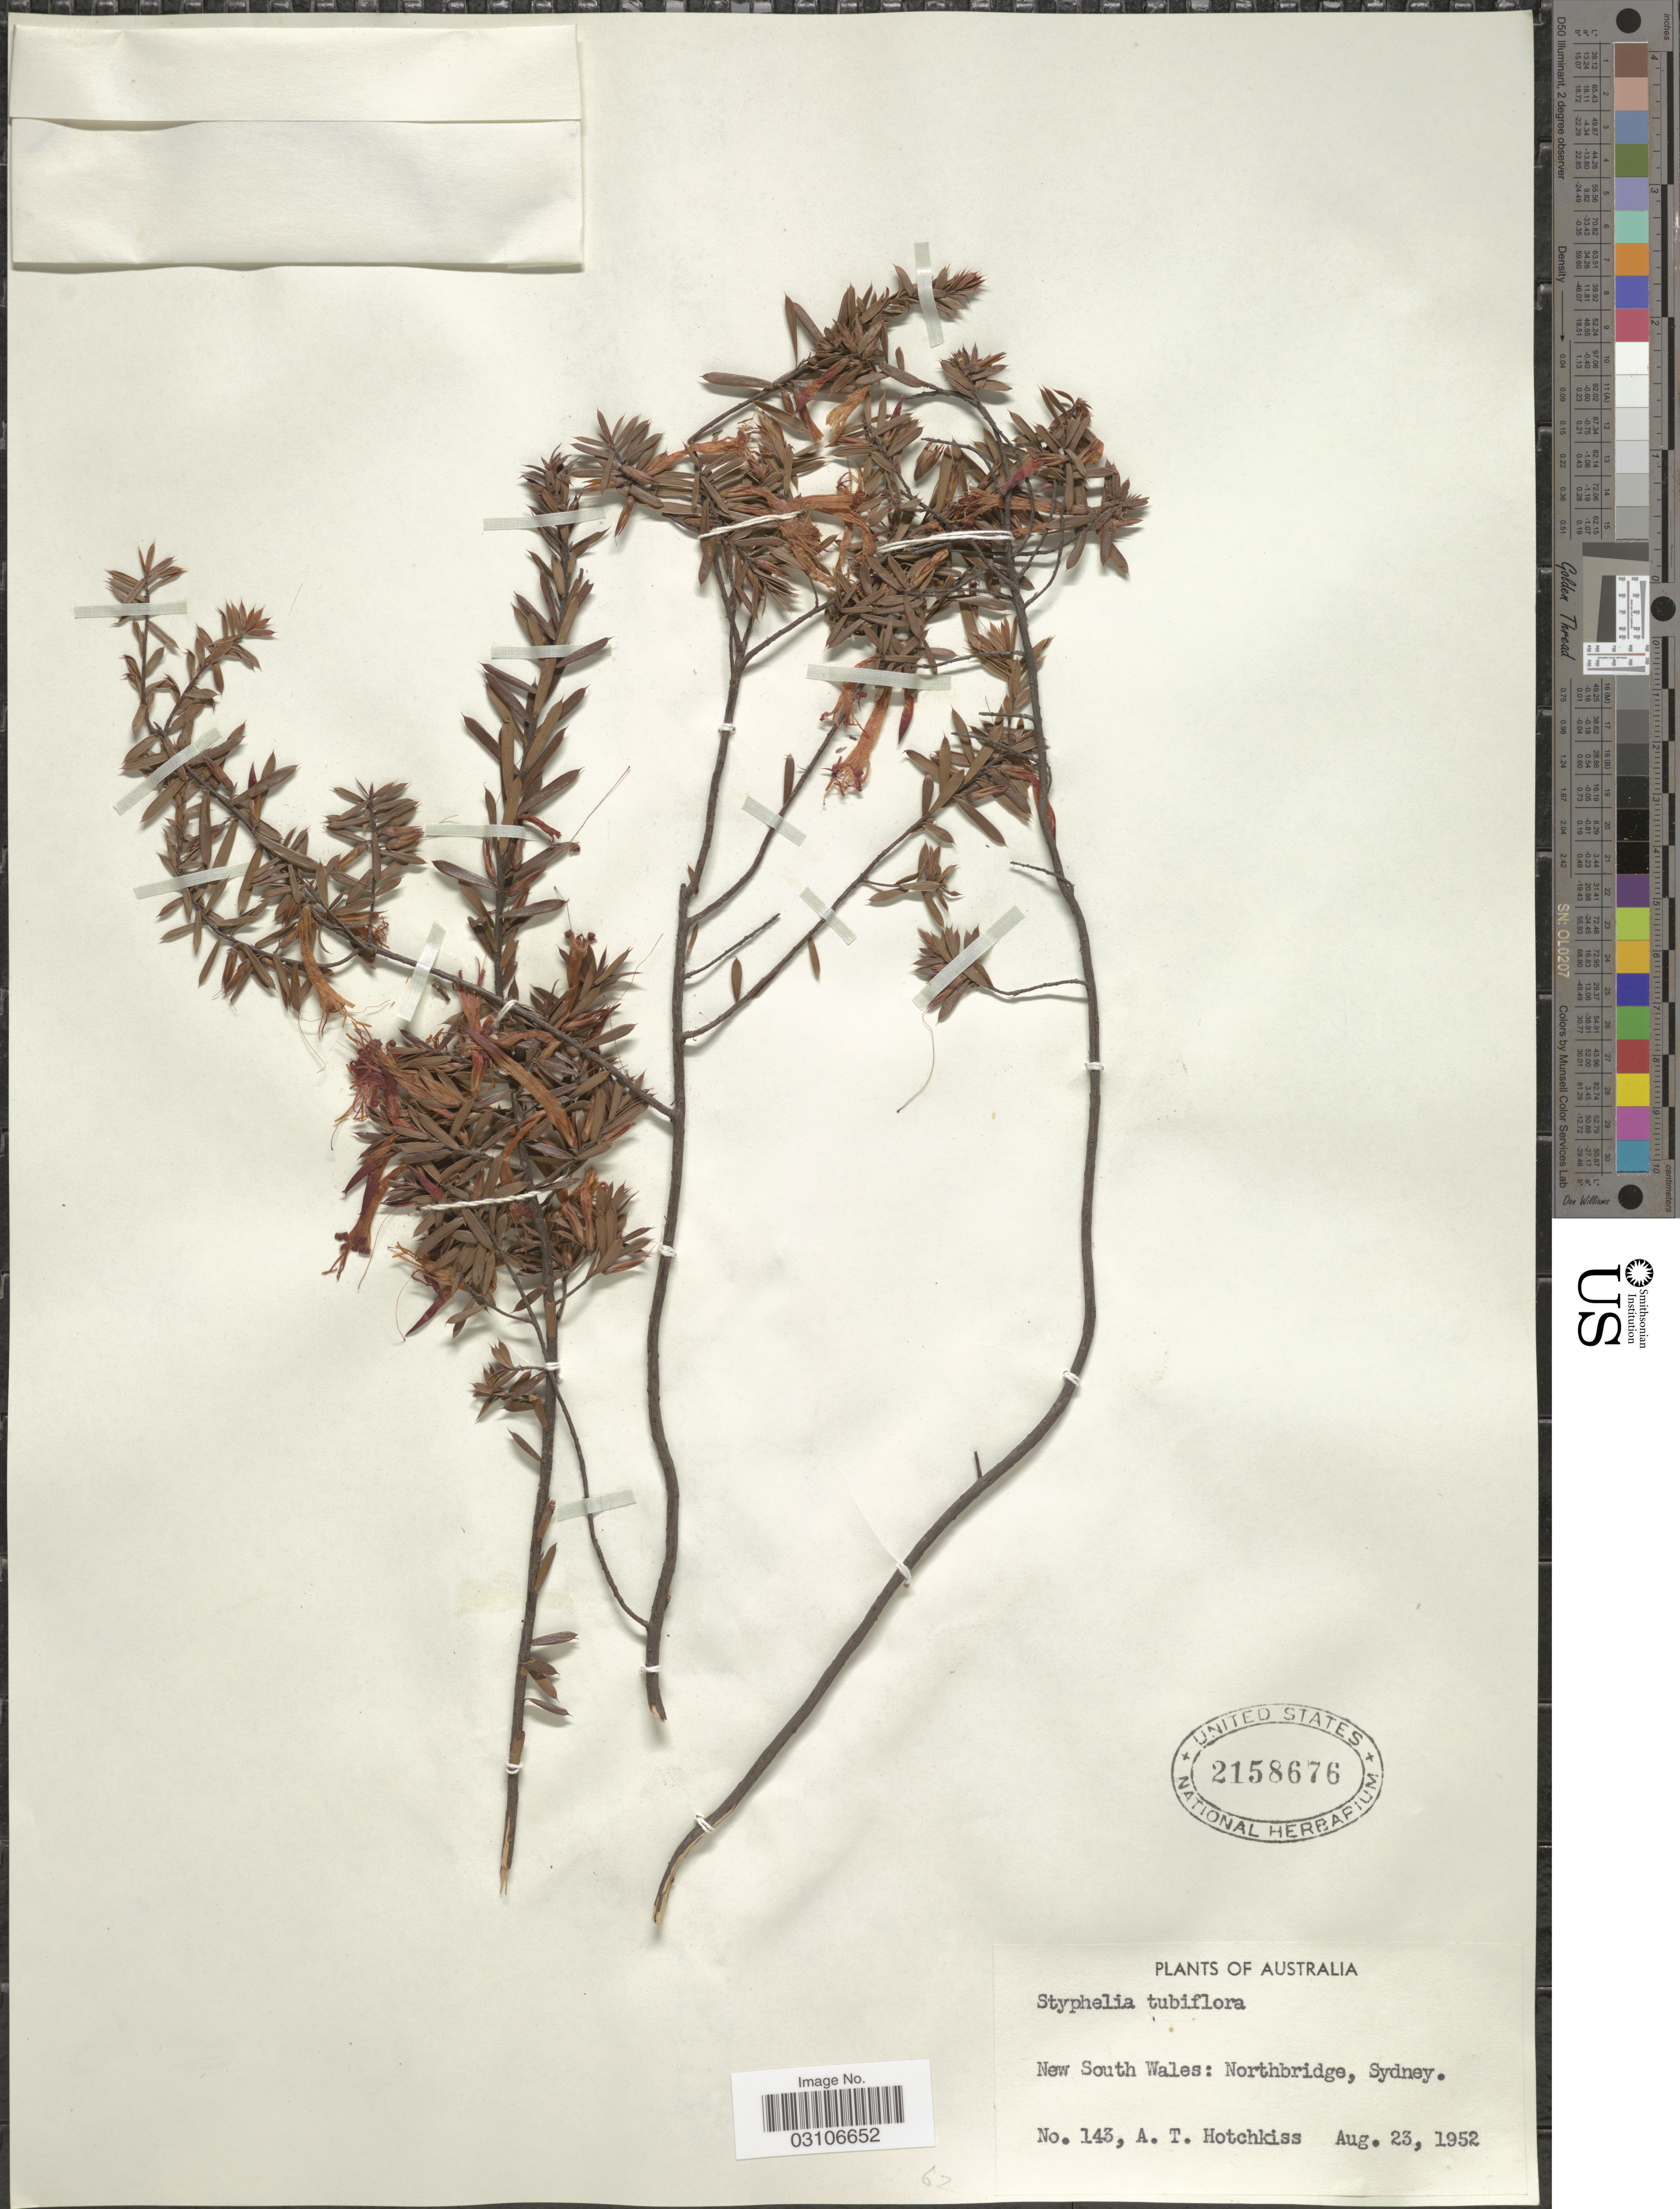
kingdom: Plantae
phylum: Tracheophyta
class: Magnoliopsida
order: Ericales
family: Ericaceae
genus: Styphelia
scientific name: Styphelia tubiflora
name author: L.S. Sm.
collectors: A. Hotchkiss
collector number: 143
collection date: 1952-08-23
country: Australia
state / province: New South Wales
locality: Northbridge, Sydney.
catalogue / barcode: US 2158676